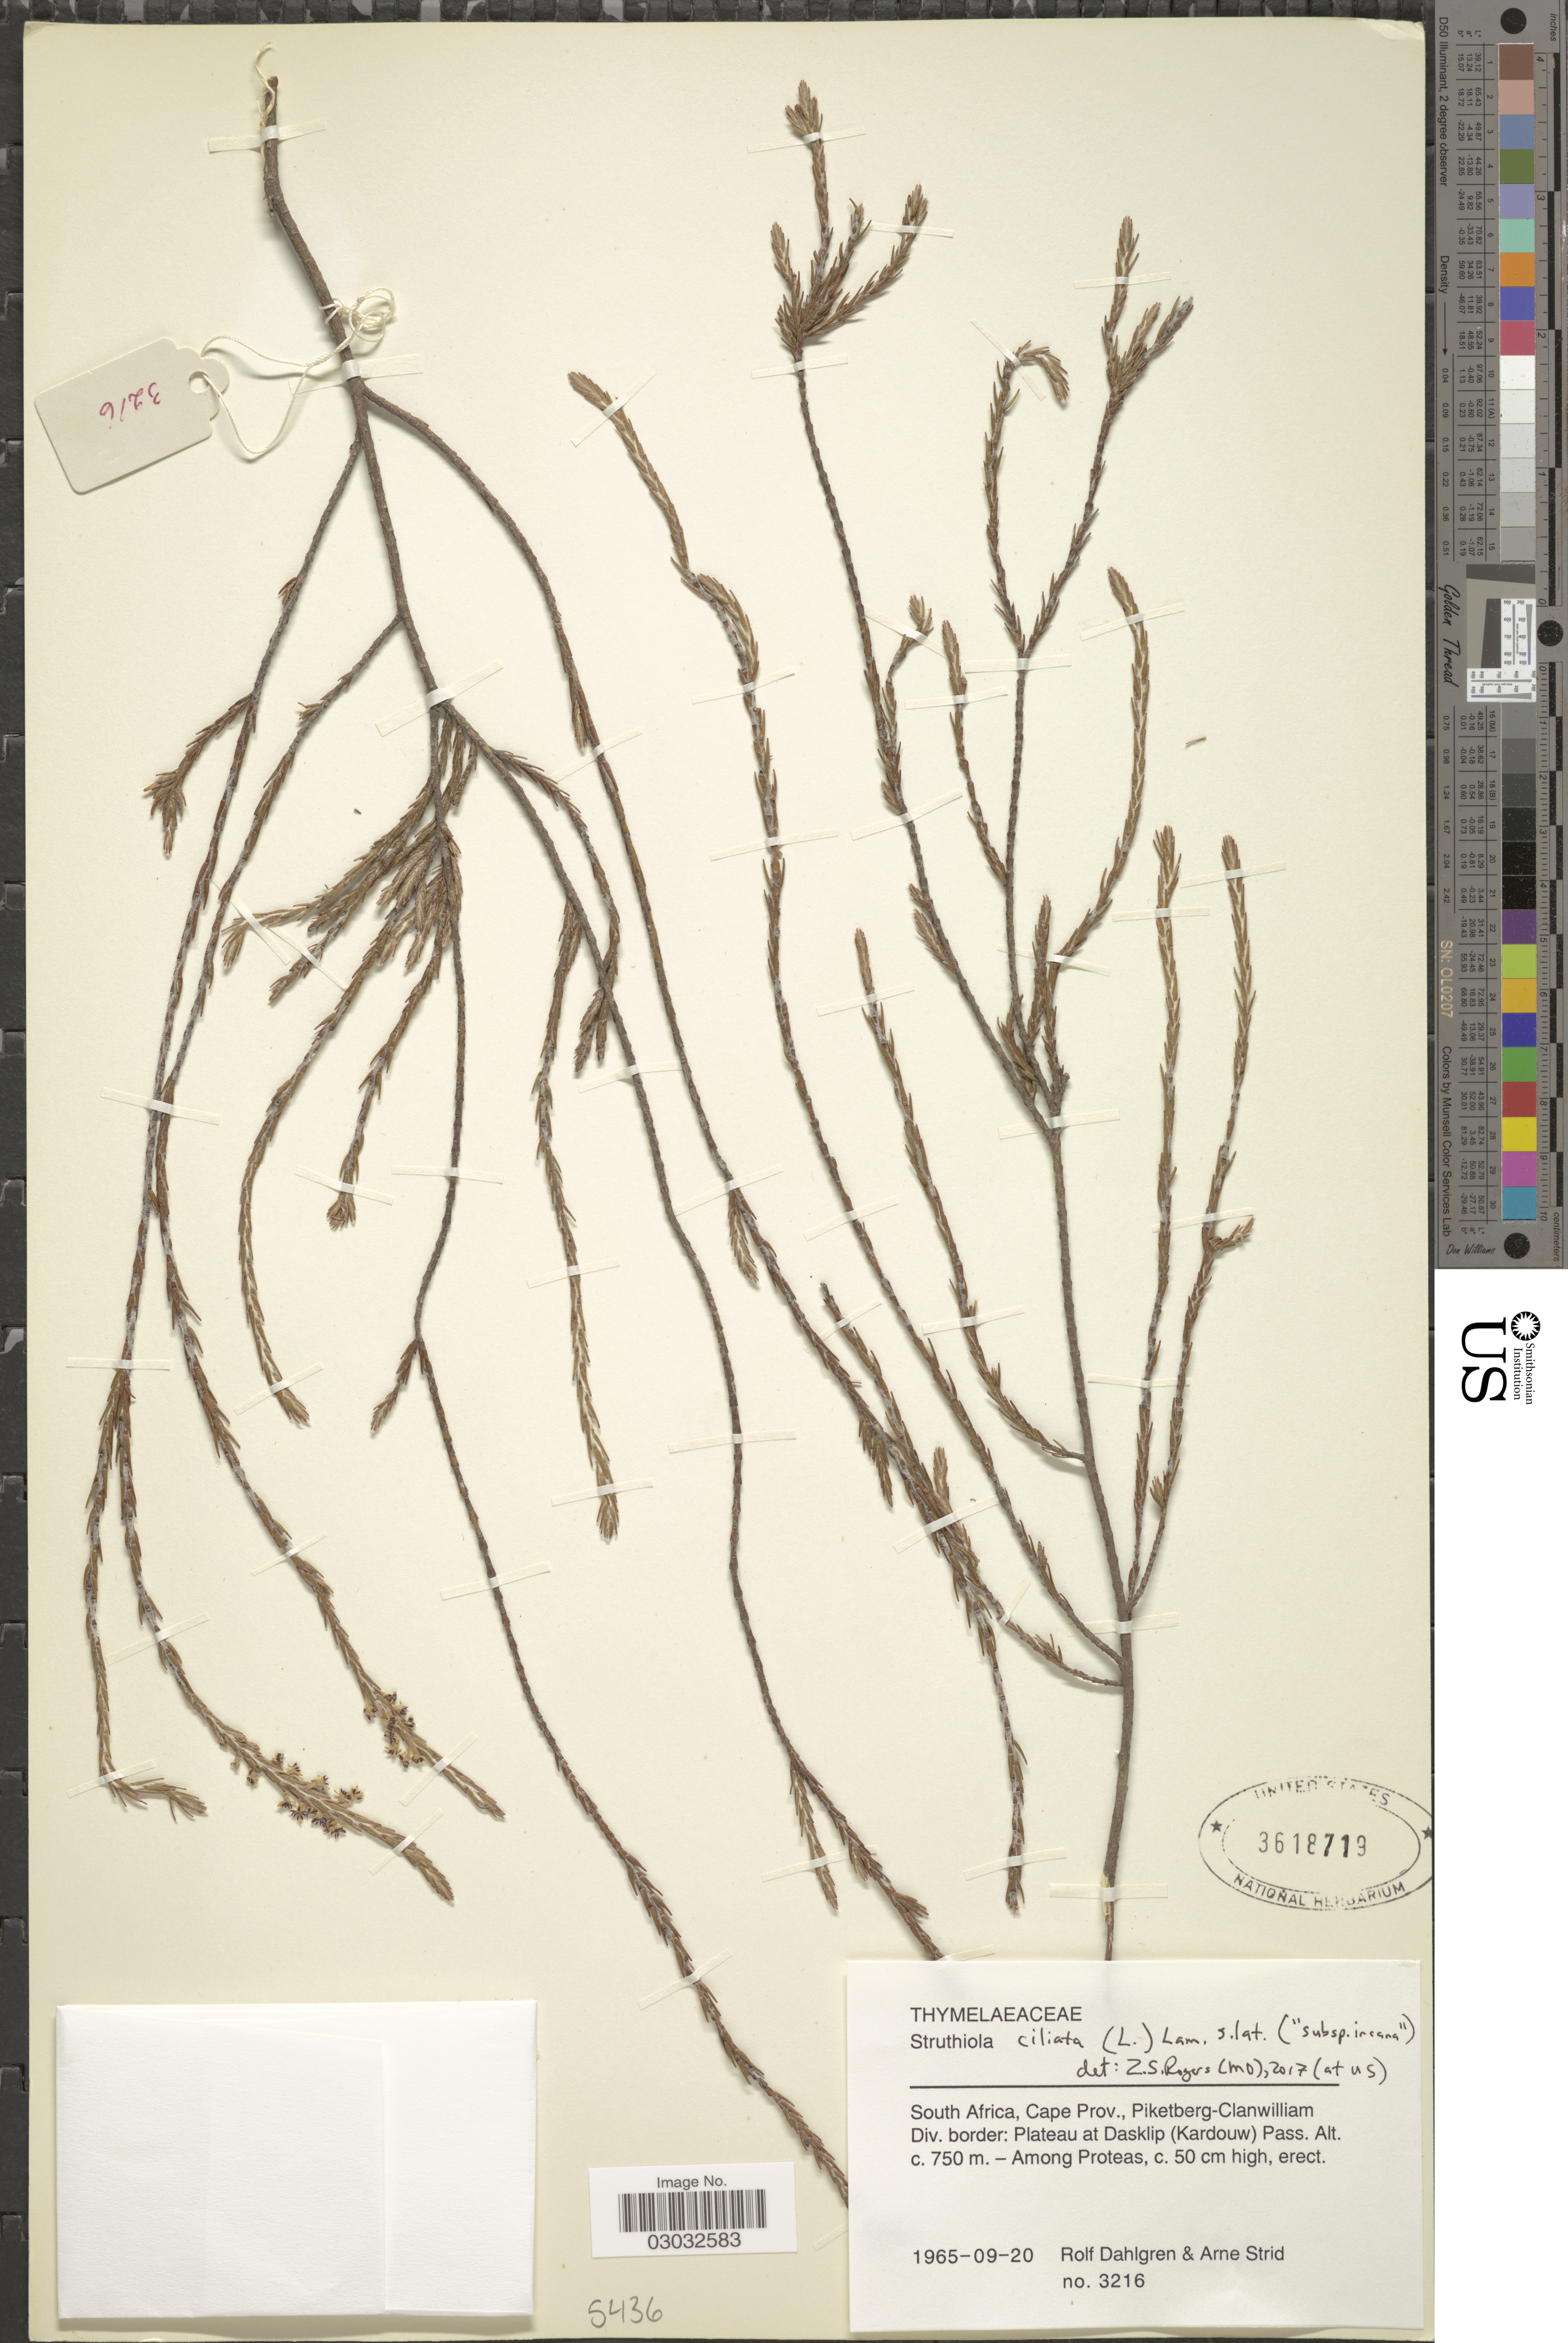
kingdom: Plantae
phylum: Tracheophyta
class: Magnoliopsida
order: Malvales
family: Thymelaeaceae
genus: Struthiola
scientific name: Struthiola ciliata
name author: (L.) Lam.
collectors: R. Dahlgren & A. Strid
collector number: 3216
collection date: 1965-09-20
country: South Africa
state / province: Western Cape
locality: Piketberg-Clanwilliam Div. border: Plateau at Dasklip (Kardouw) Pass.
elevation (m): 750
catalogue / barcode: US 3618719